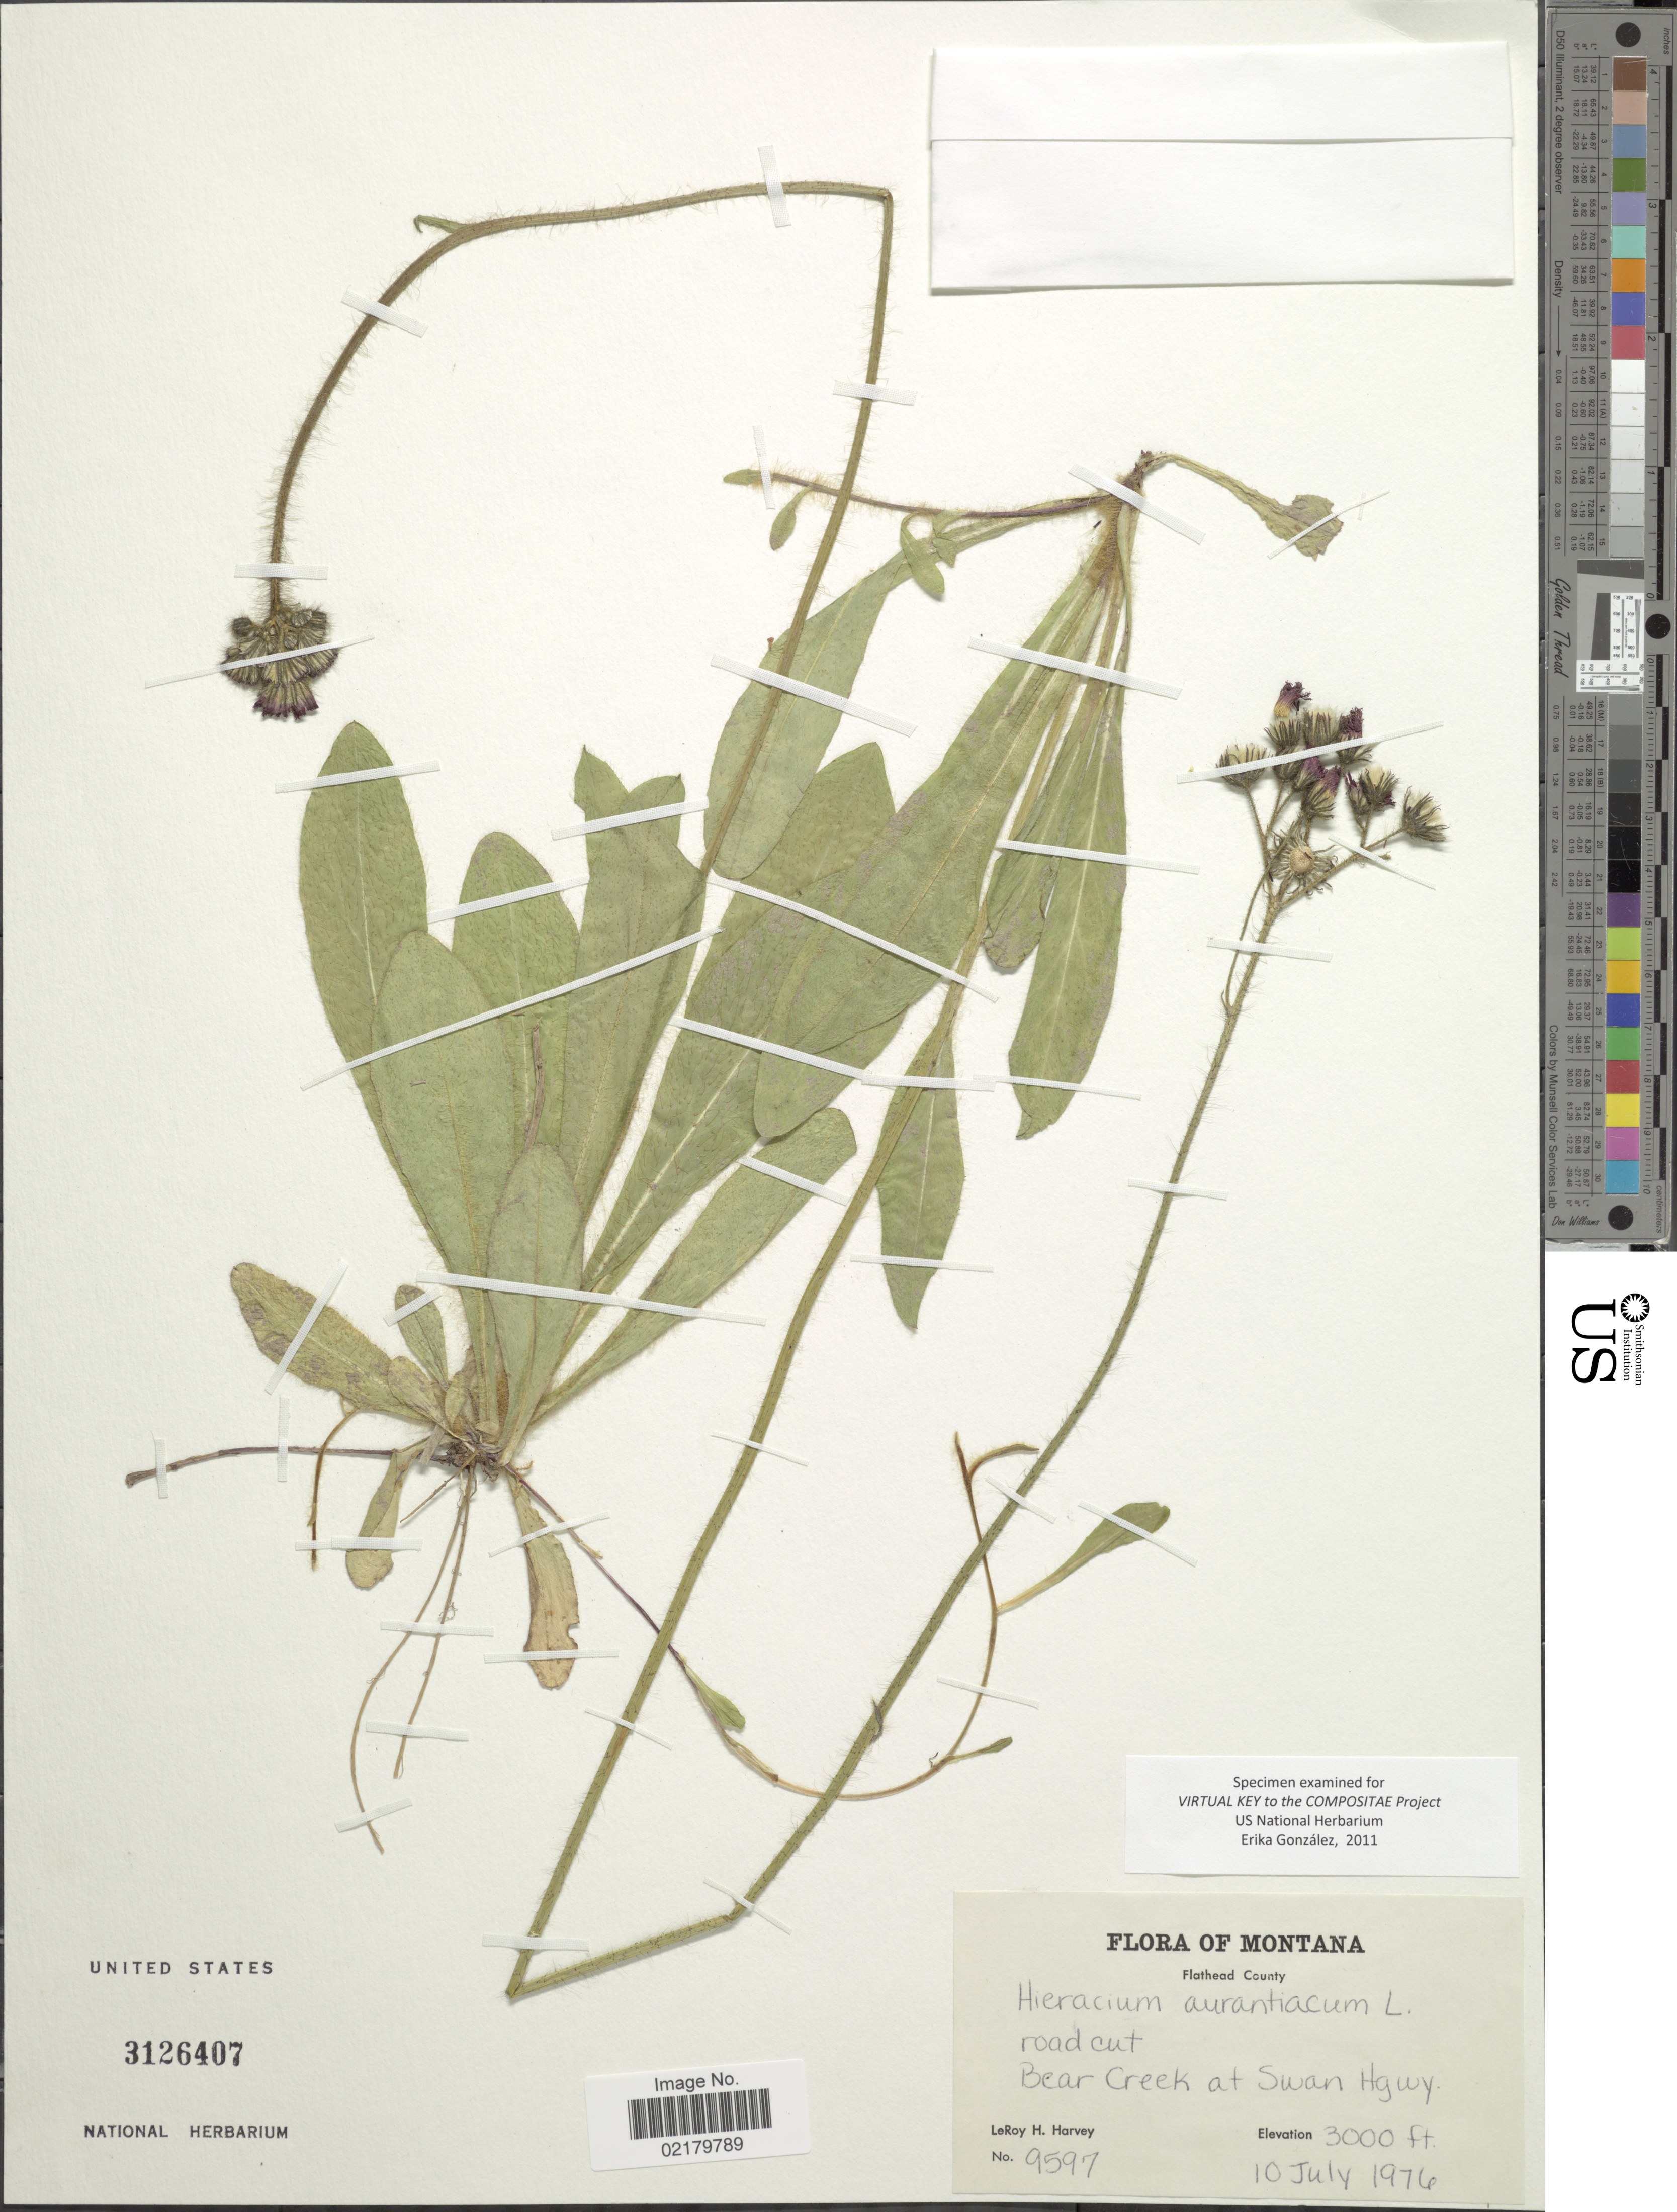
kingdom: Plantae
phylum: Tracheophyta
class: Magnoliopsida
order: Asterales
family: Asteraceae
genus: Pilosella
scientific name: Pilosella aurantiaca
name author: (L.) F.W. Schultz & Sch. Bip.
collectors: L. H. Harvey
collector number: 9597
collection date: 1976-07-10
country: United States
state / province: Montana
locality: Roadcut, Bear Creek at Swan Hwy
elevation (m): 914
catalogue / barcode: US 3126407